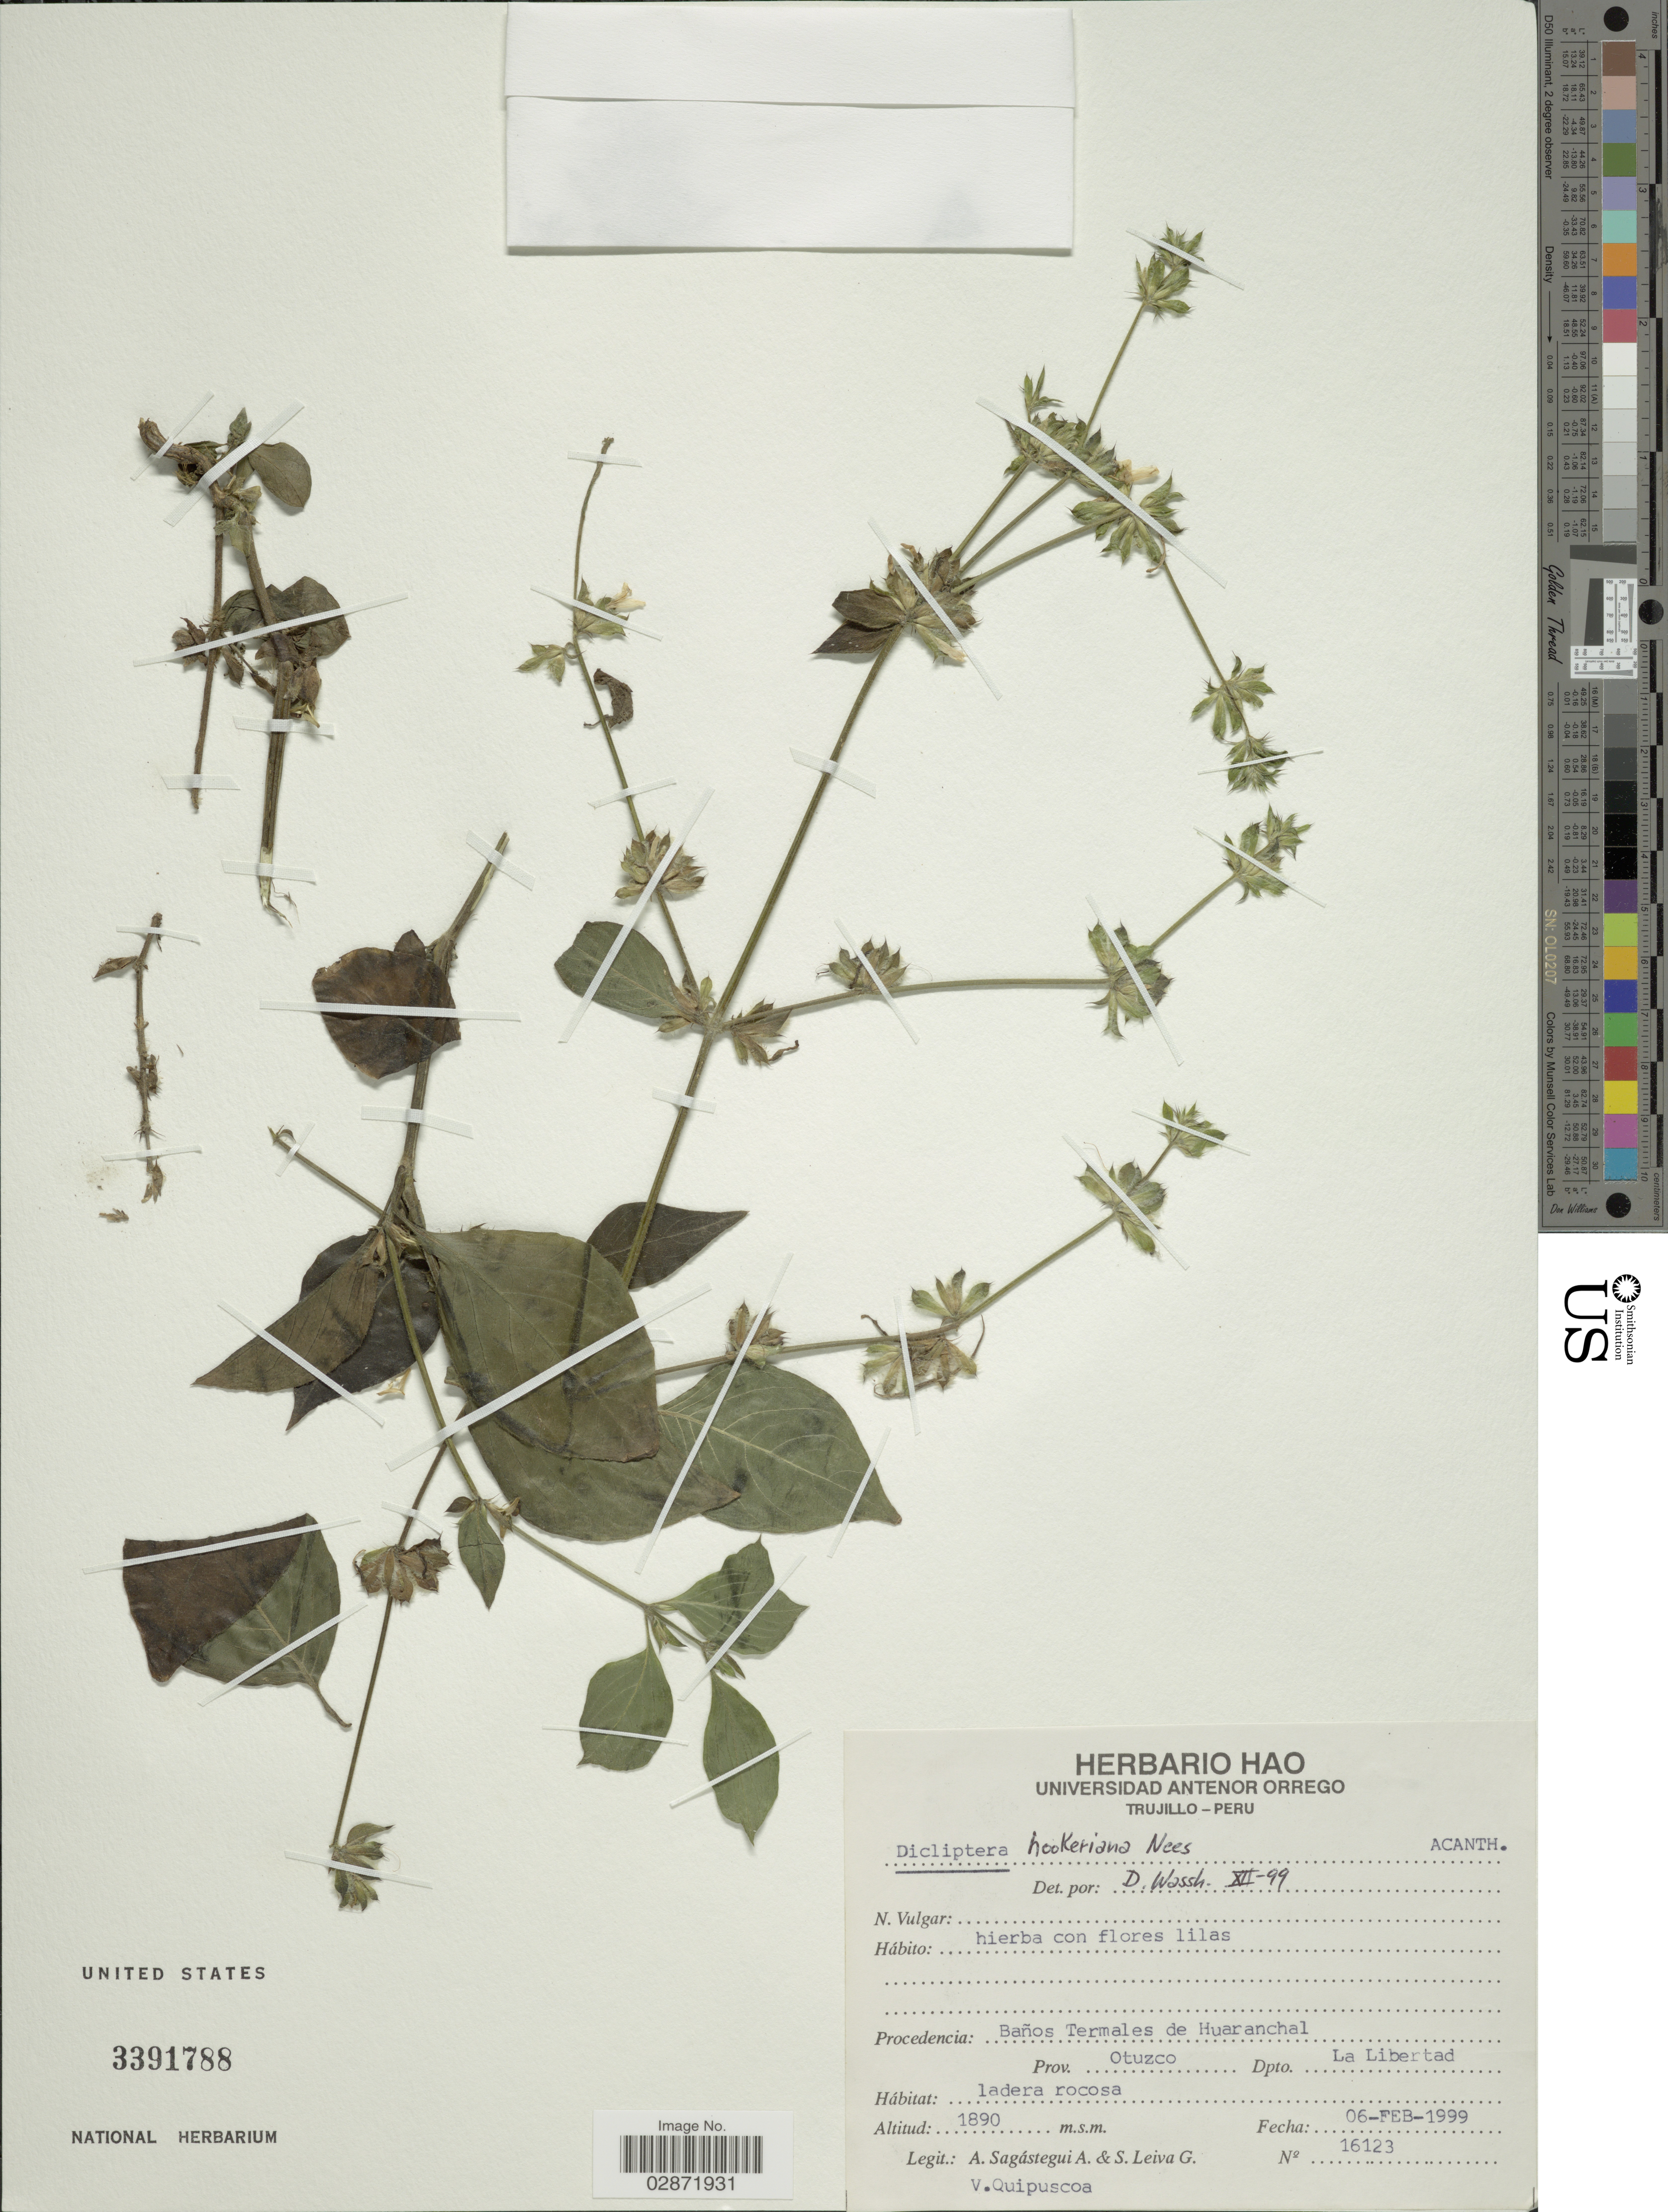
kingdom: Plantae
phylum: Tracheophyta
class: Magnoliopsida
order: Lamiales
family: Acanthaceae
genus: Dicliptera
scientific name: Dicliptera hookeriana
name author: Nees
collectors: A. Sagástegui A., S. Leiva G. & V. Quipuscoa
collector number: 16123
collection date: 1999-02-06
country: Peru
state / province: La Libertad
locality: Procedencia: Baños Termales de Huaranchal, Prov. Otuzco, Dpto. La Libertad.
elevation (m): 1890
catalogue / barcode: US 3391788